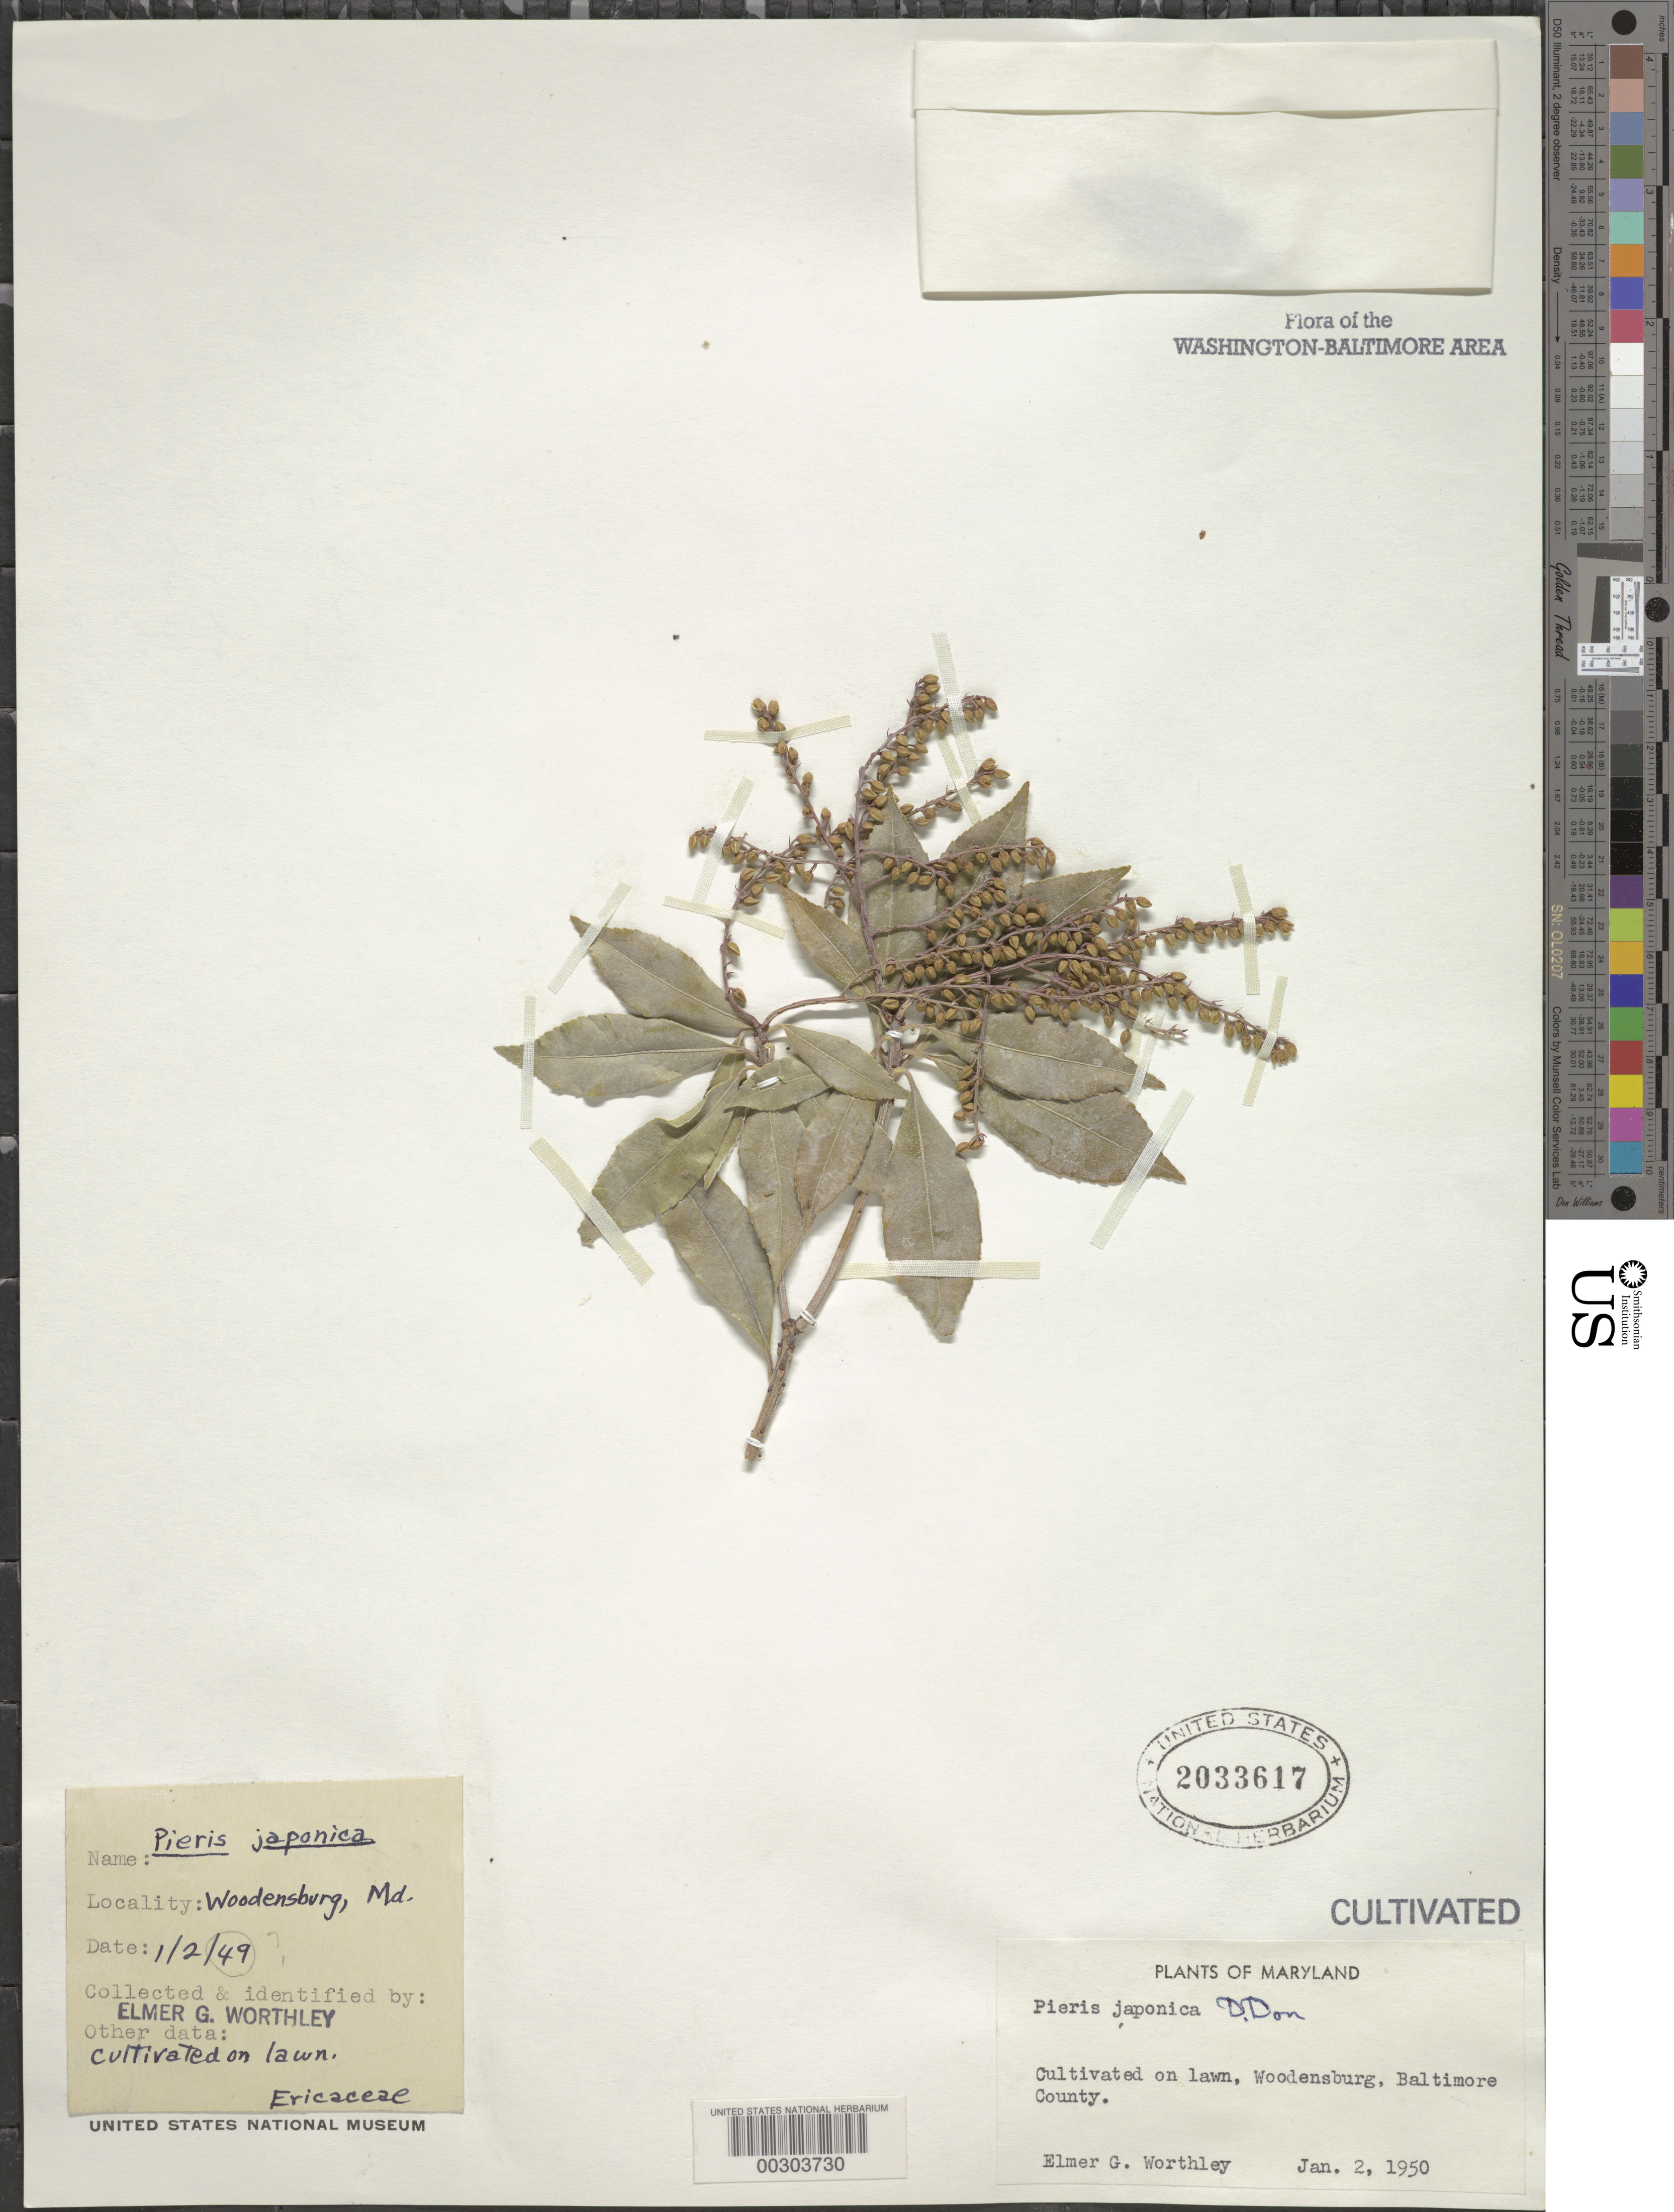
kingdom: Plantae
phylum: Tracheophyta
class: Magnoliopsida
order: Ericales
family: Ericaceae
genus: Pieris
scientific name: Pieris japonica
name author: (Thunb.) D. Don ex G. Don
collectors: E. Worthley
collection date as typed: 02 Jan 1950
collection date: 1950-01-02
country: United States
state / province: Maryland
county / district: Baltimore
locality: Woodensburg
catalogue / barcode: US 2033617